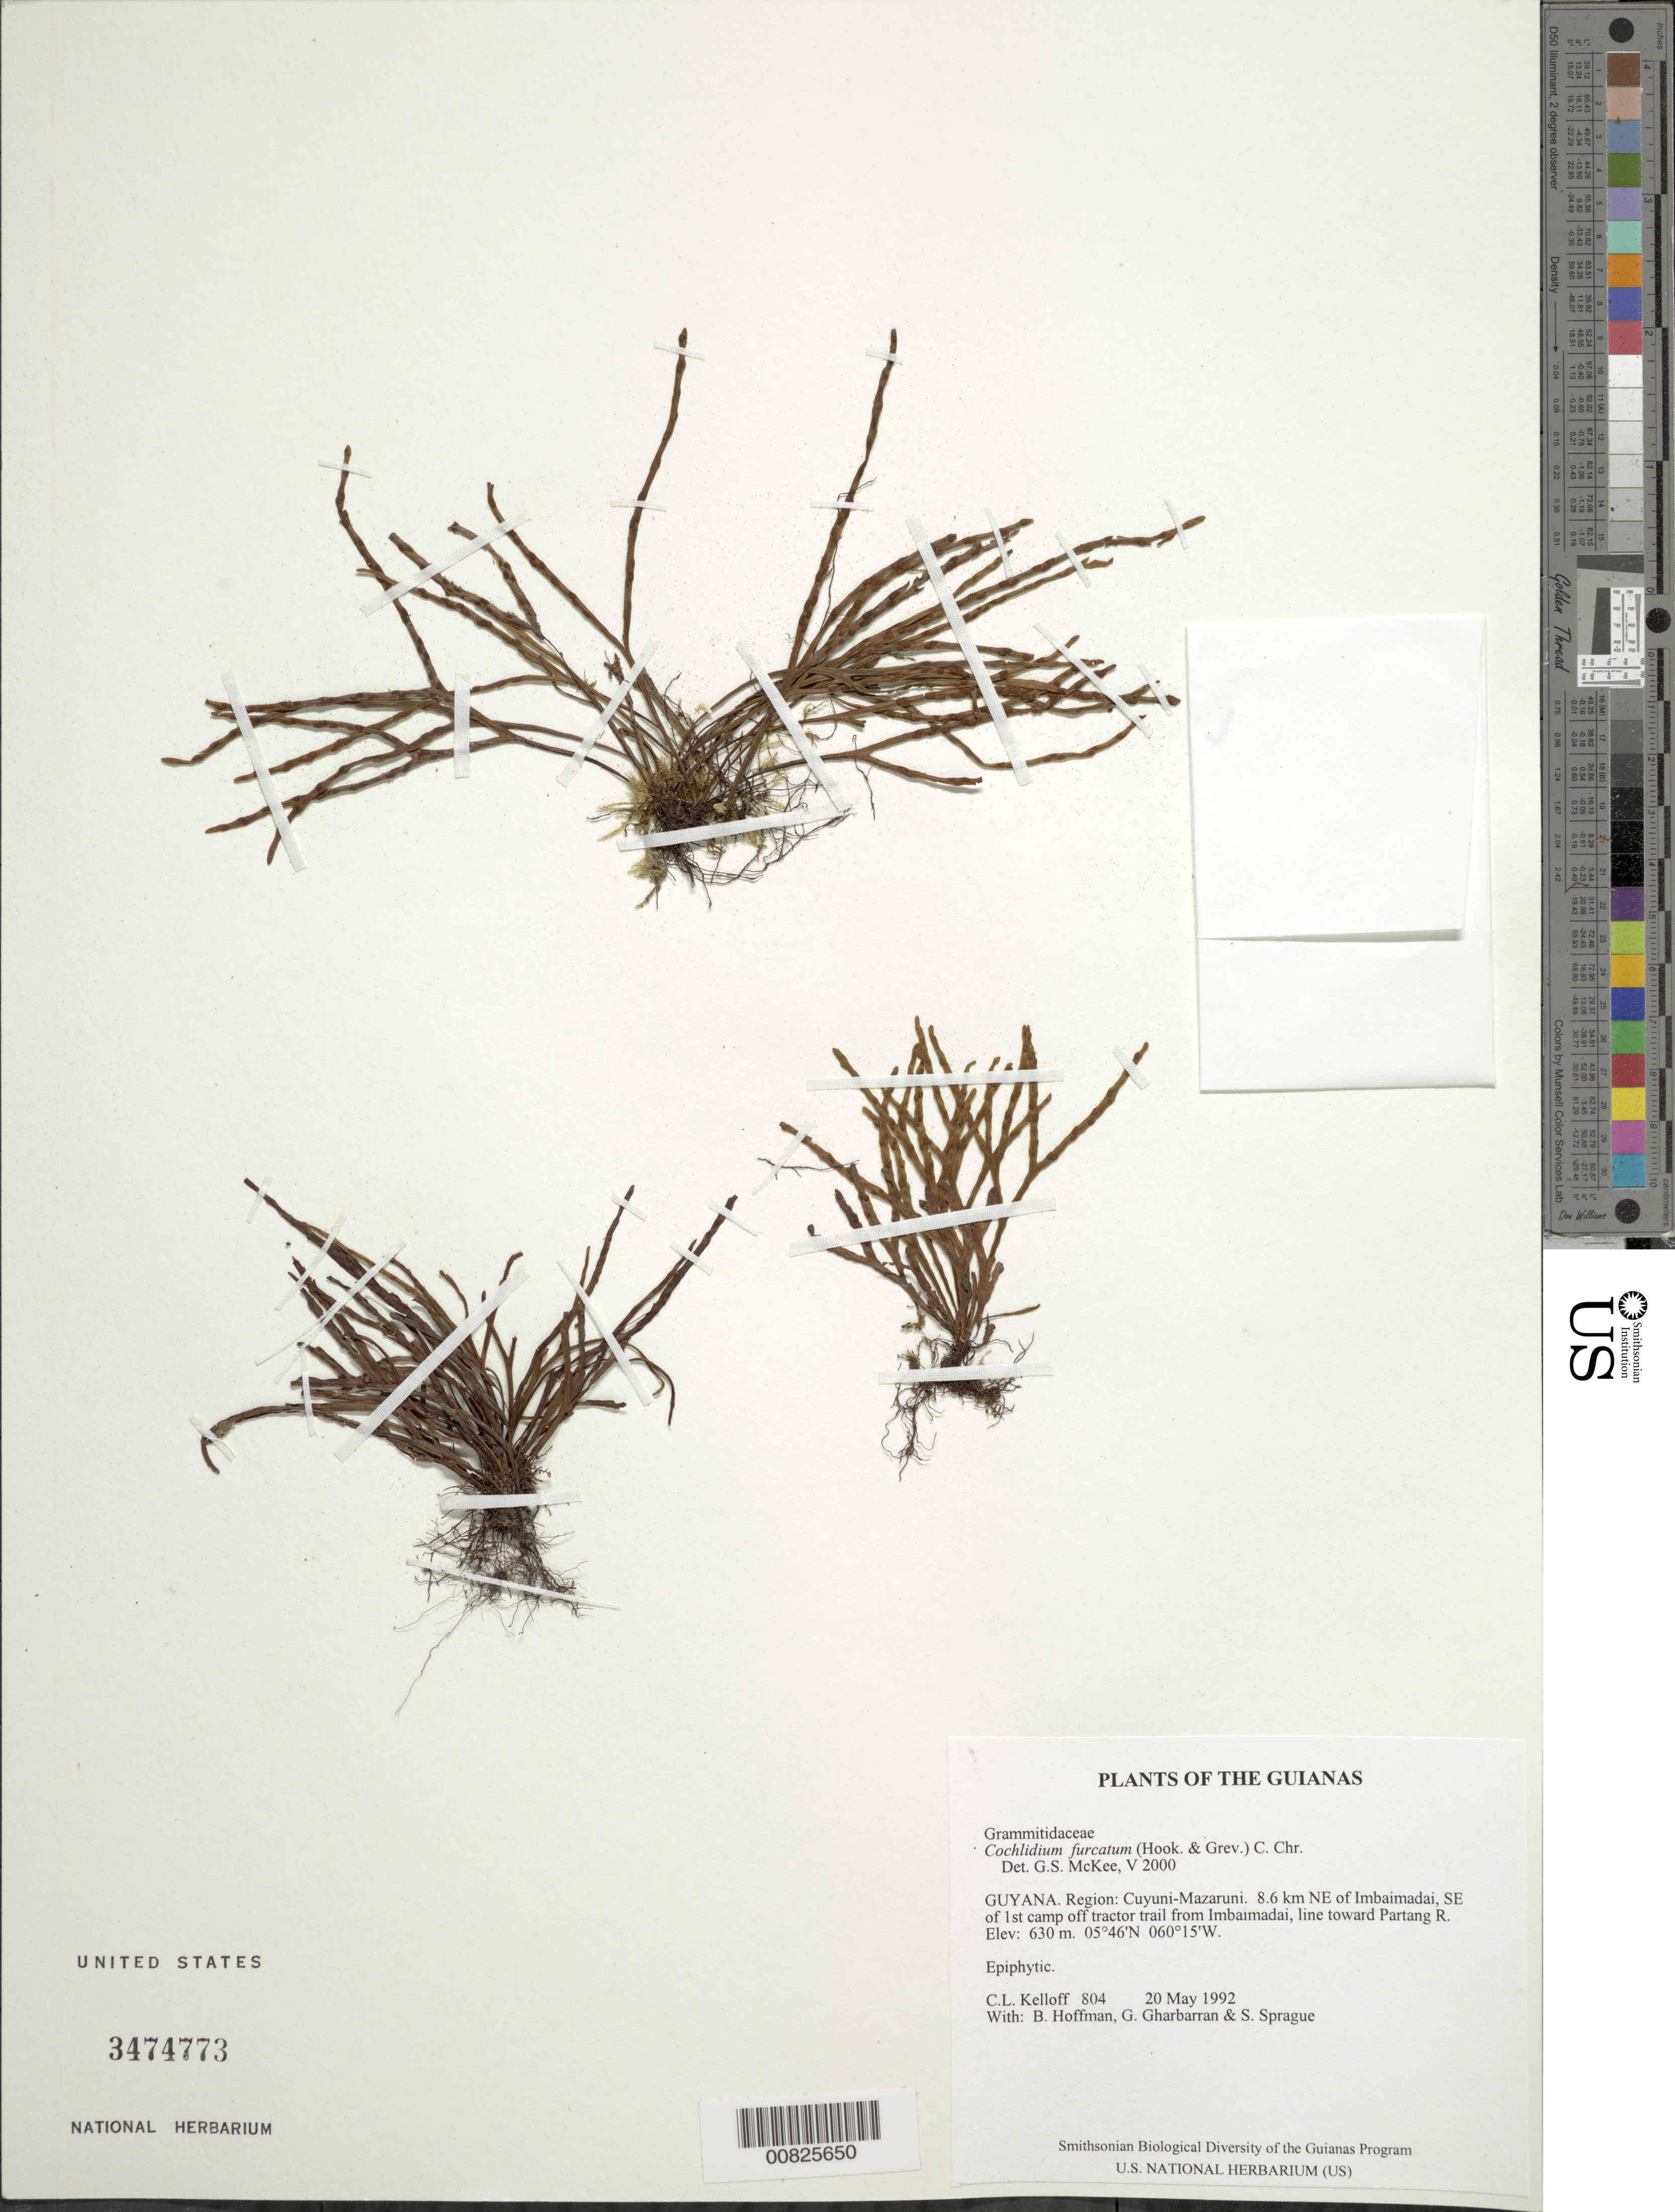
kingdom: Plantae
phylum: Tracheophyta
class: Polypodiopsida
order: Polypodiales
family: Polypodiaceae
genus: Cochlidium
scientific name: Cochlidium furcatum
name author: (Hook. & Grev.) C. Chr.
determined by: McKee, G. S., (US), NMNH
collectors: C. L. Kelloff, B. Hoffman, G. Gharbarran & S. Sprague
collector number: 804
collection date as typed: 20 May 1992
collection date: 1992-05-20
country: Guyana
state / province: Cuyuni-Mazaruni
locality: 8.6 km NE of Imbaimadai, SE of 1st camp off tractor trail from Imbaimadai, line toward Partang R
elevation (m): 630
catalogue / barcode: US 3474773